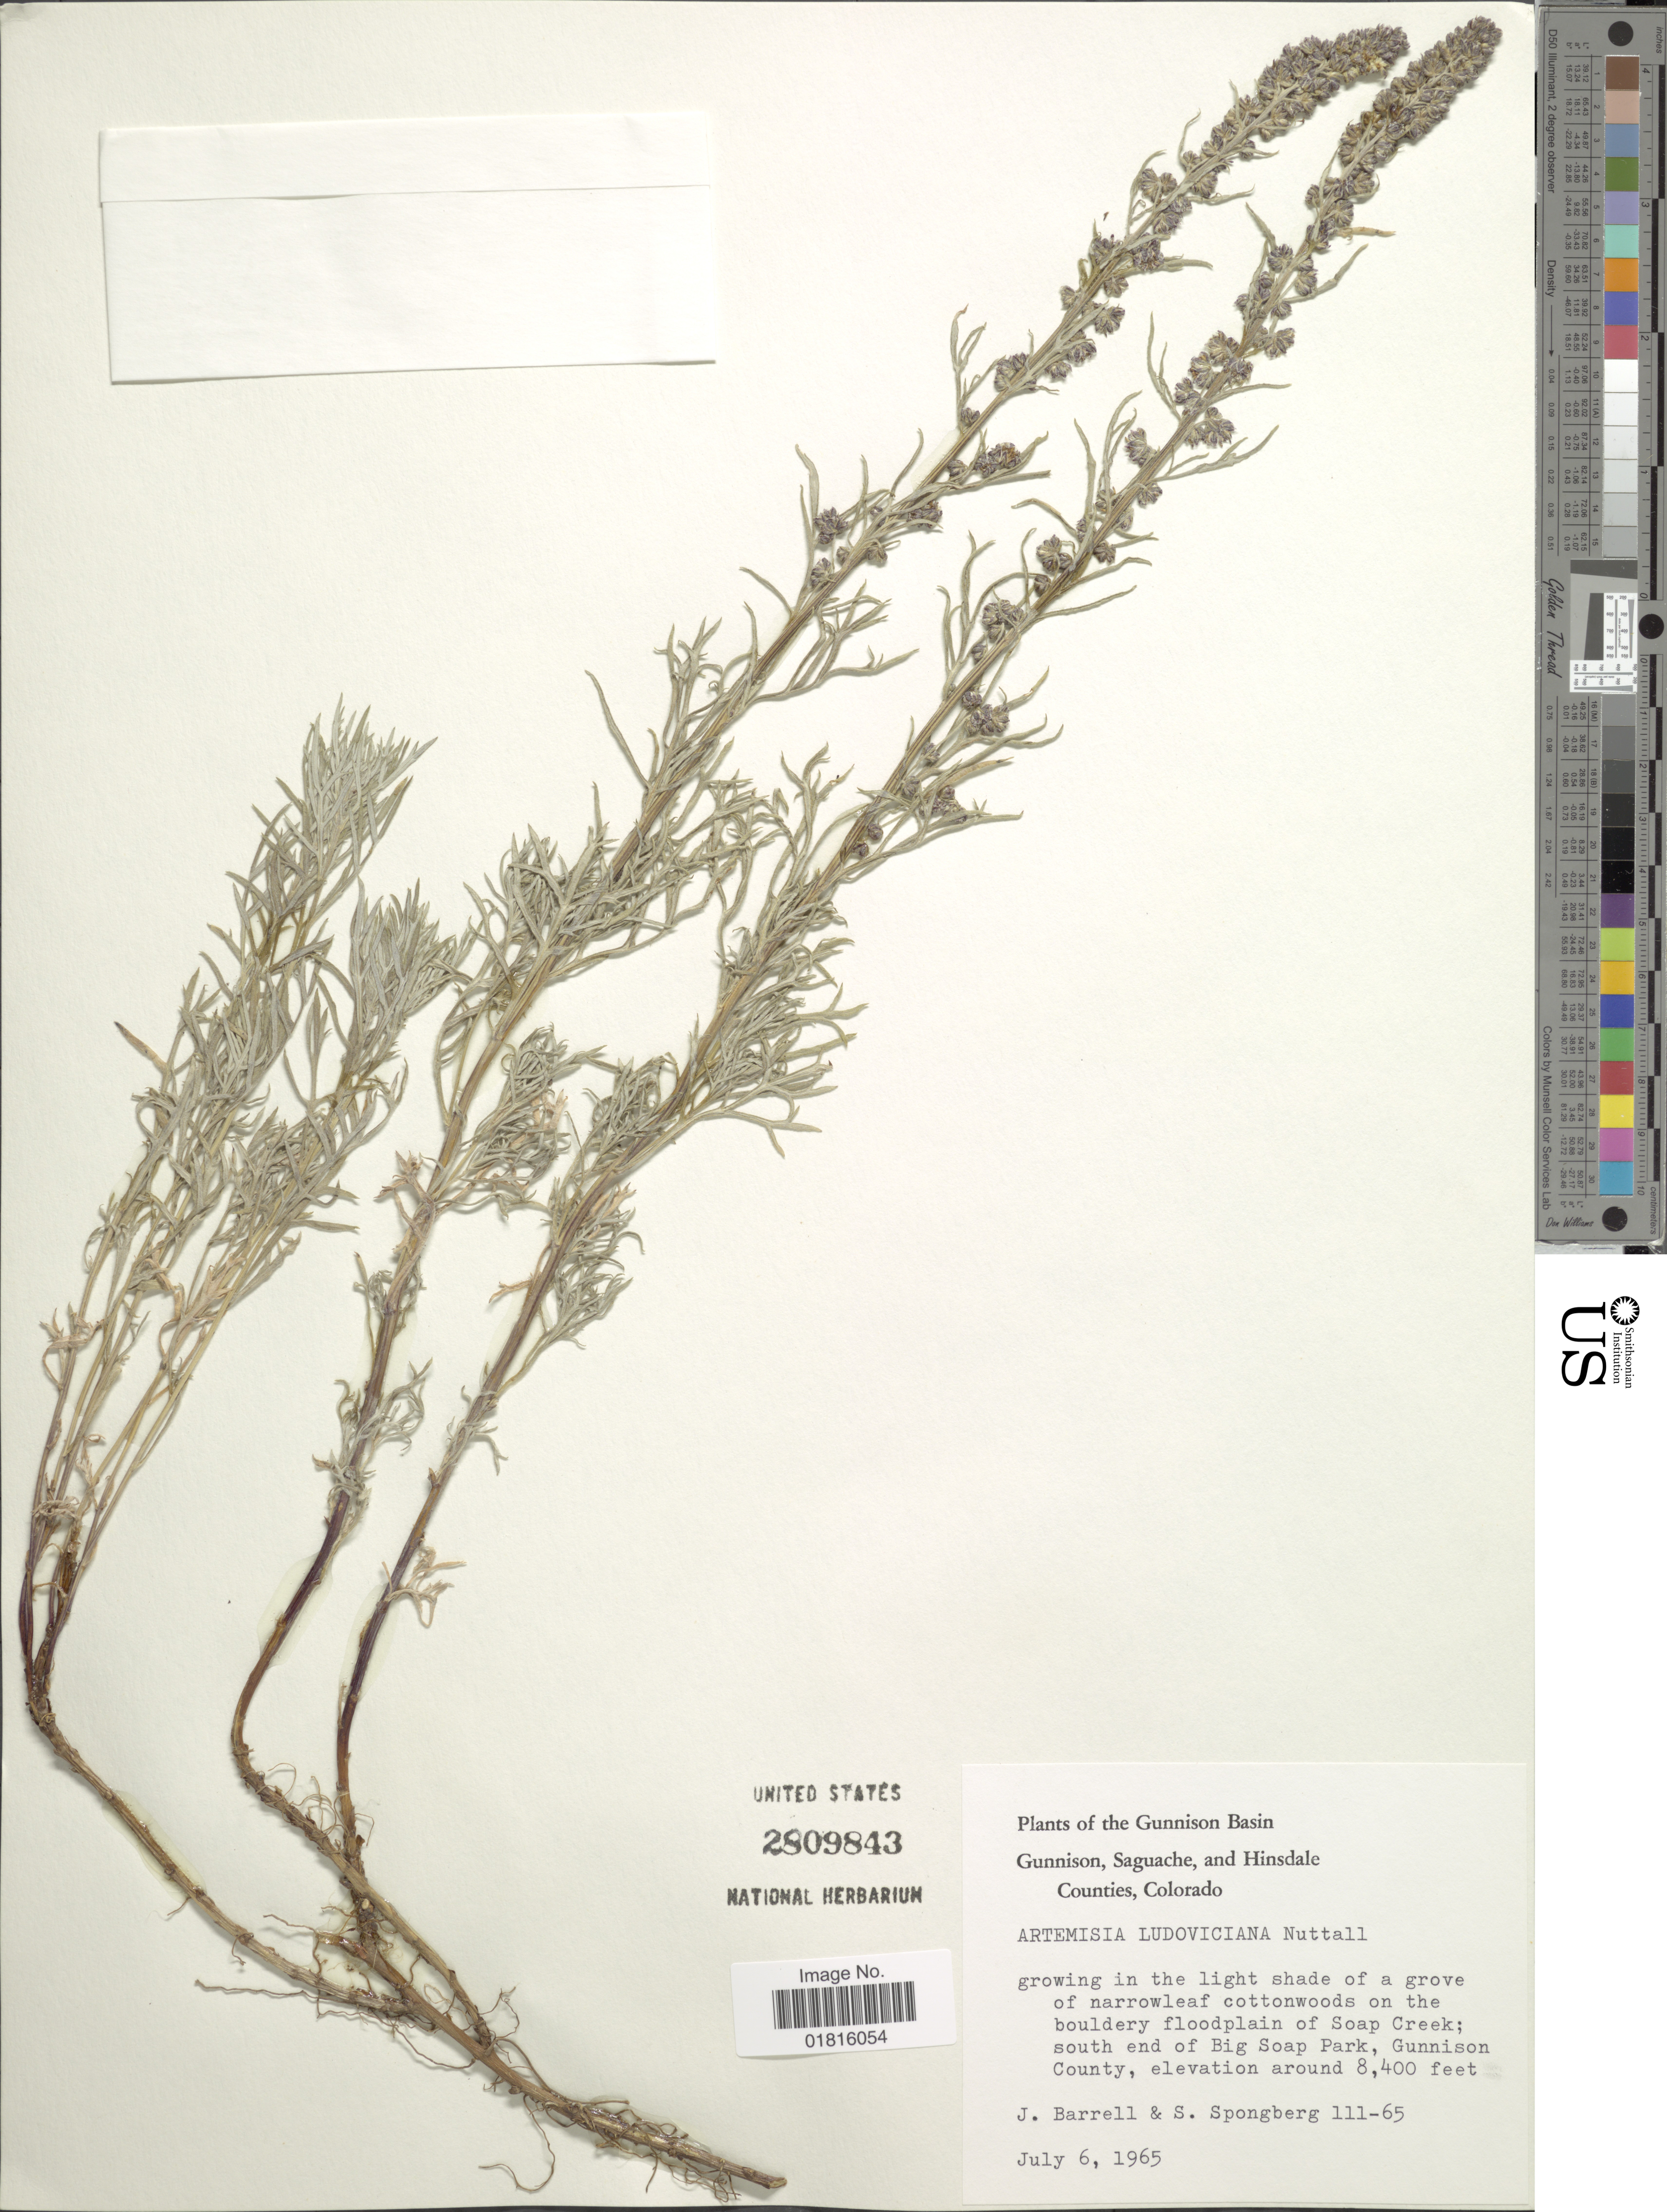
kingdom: Plantae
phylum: Tracheophyta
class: Magnoliopsida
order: Asterales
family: Asteraceae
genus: Artemisia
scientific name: Artemisia ludoviciana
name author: Nutt.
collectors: J. Barrell & S. A.Spongberg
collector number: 111-65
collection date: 1965-07-06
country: United States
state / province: Colorado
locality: The Gunnison Basin, Gunnison, Saguache, and Hinsdale Counties, growing in the light shade of a grove of narrowleaf cottonwoods on the bouldery floodplain of Soap Creek; south end of Big Soap Park, Gunnison County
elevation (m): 2560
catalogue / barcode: US 2809843